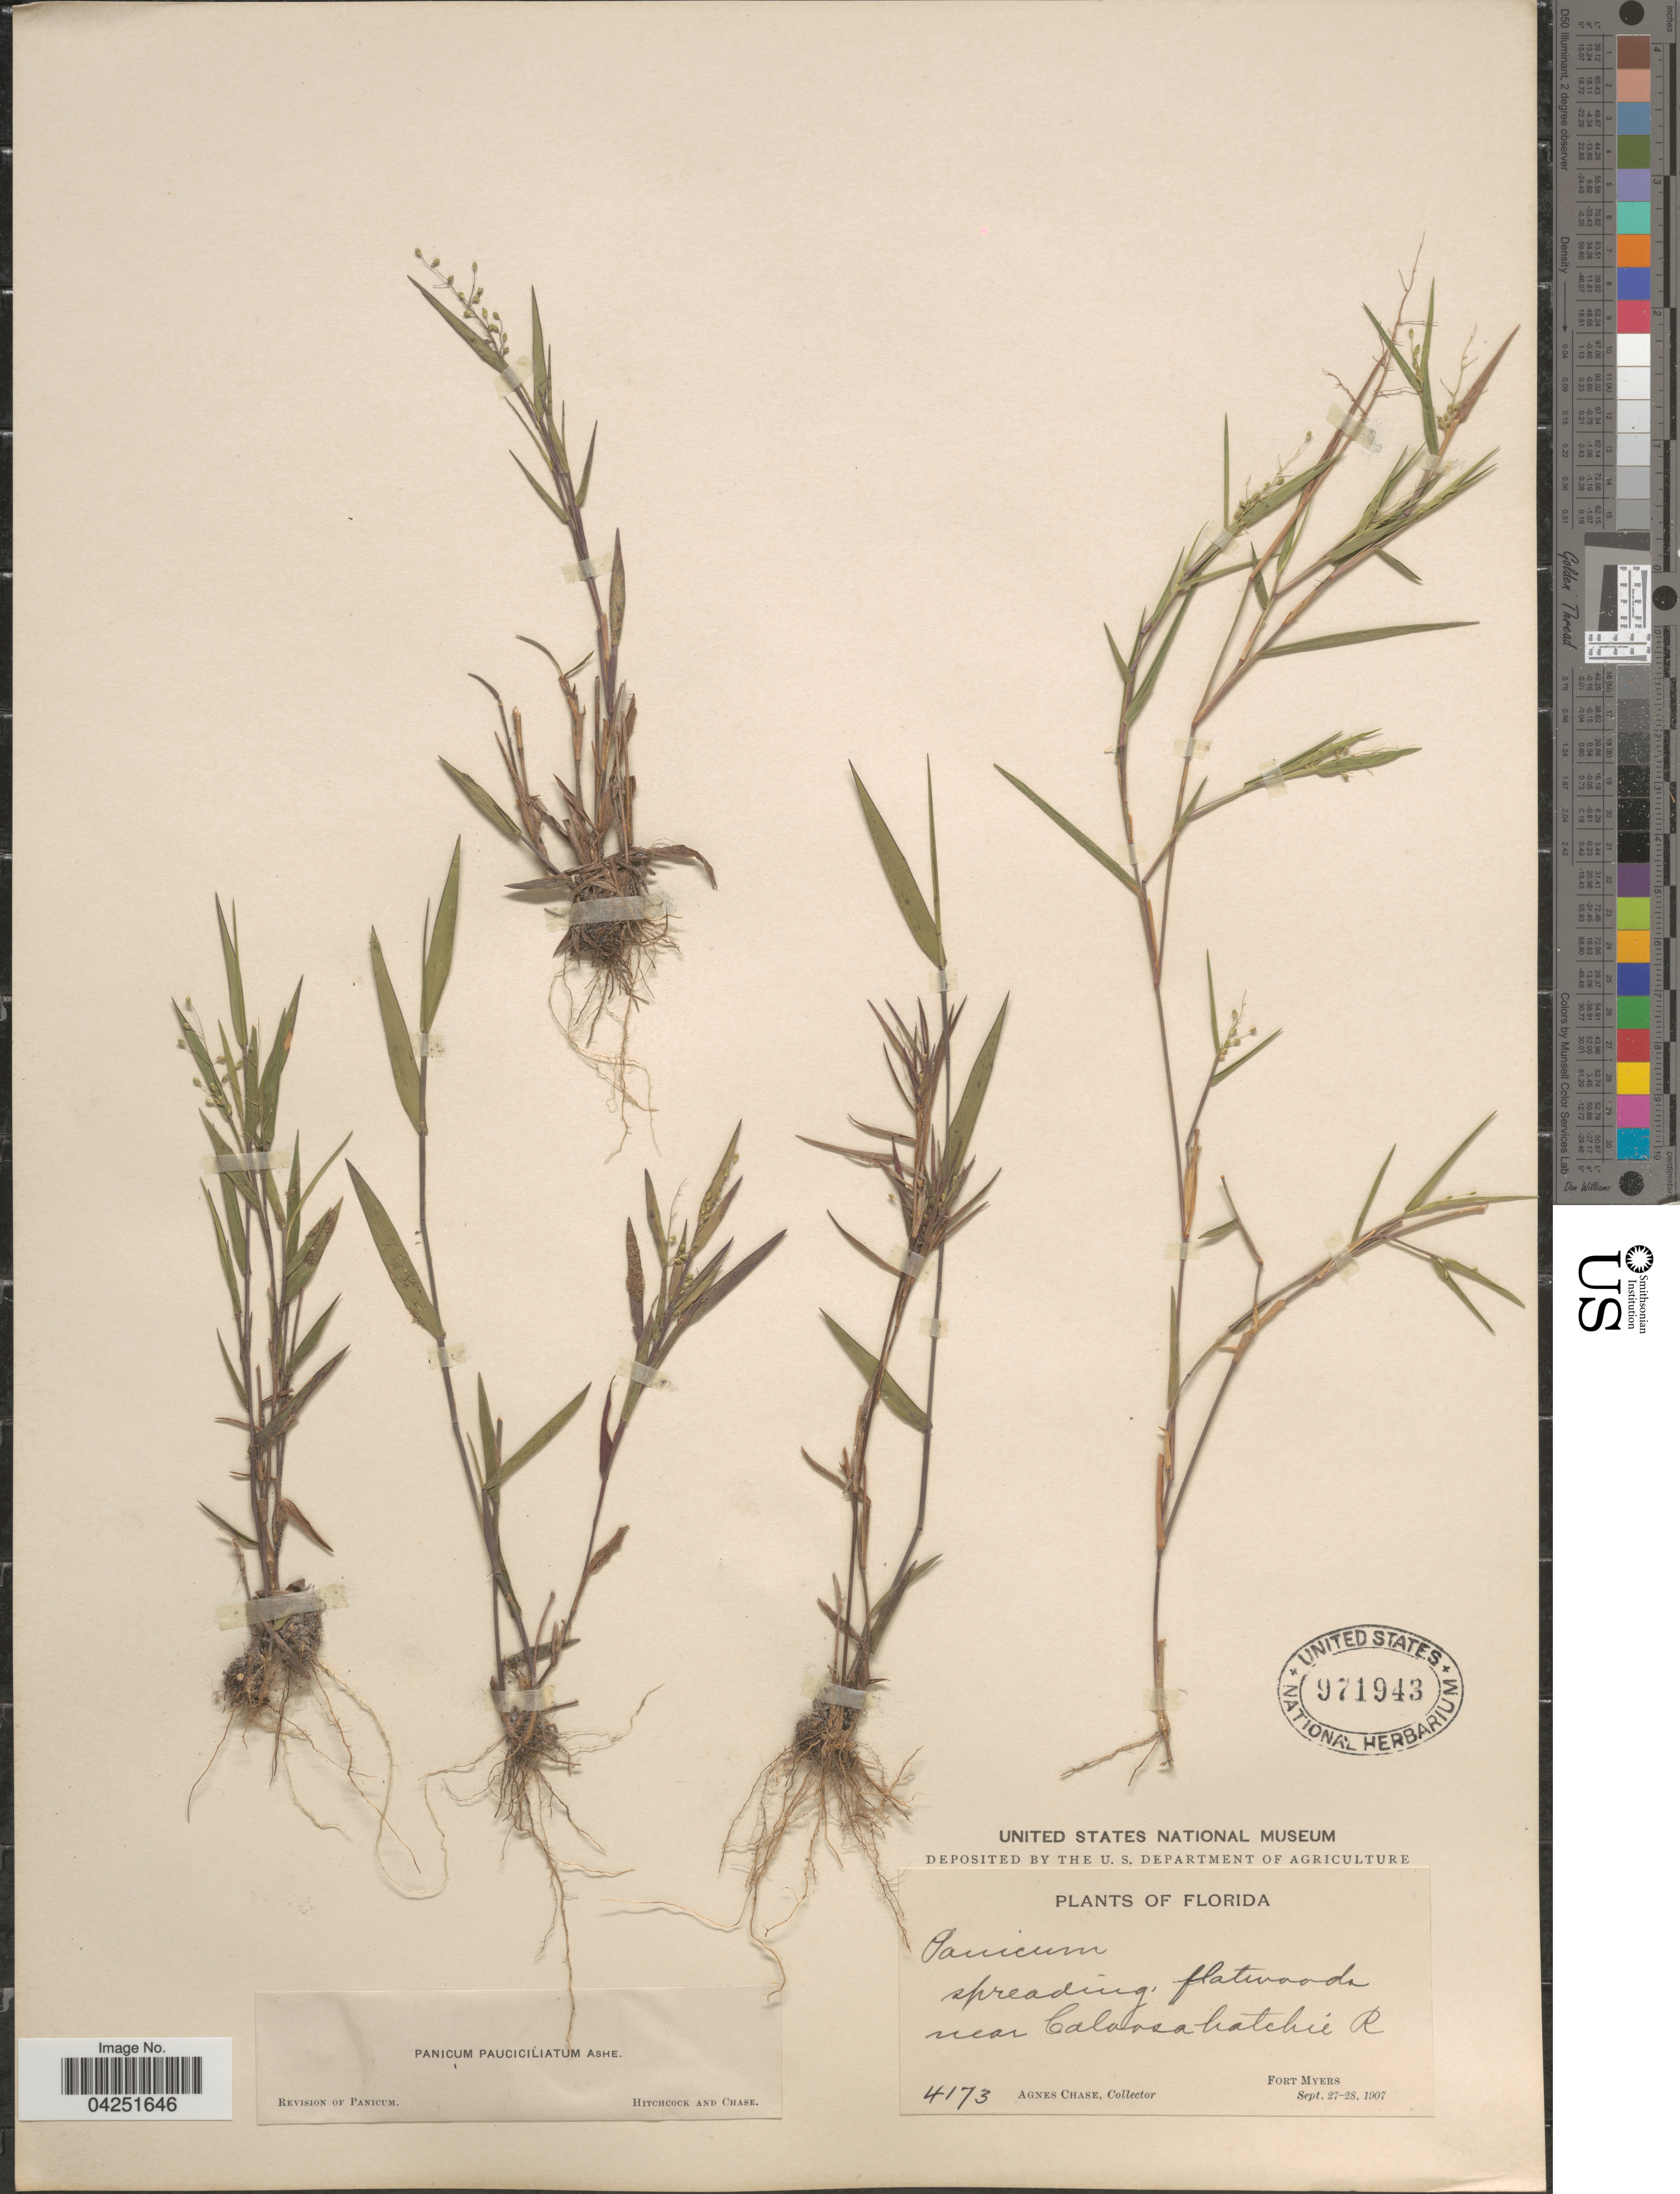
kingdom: Plantae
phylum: Tracheophyta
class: Liliopsida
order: Poales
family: Poaceae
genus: Dichanthelium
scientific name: Dichanthelium acuminatum var. acuminatum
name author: (Sw.) Gould & C.A. Clark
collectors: A. Chase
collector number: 4173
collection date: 1907-09-27/1907-09-28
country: United States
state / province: Florida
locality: Near Caloosahatchee R. Fort Myers.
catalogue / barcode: US 971943